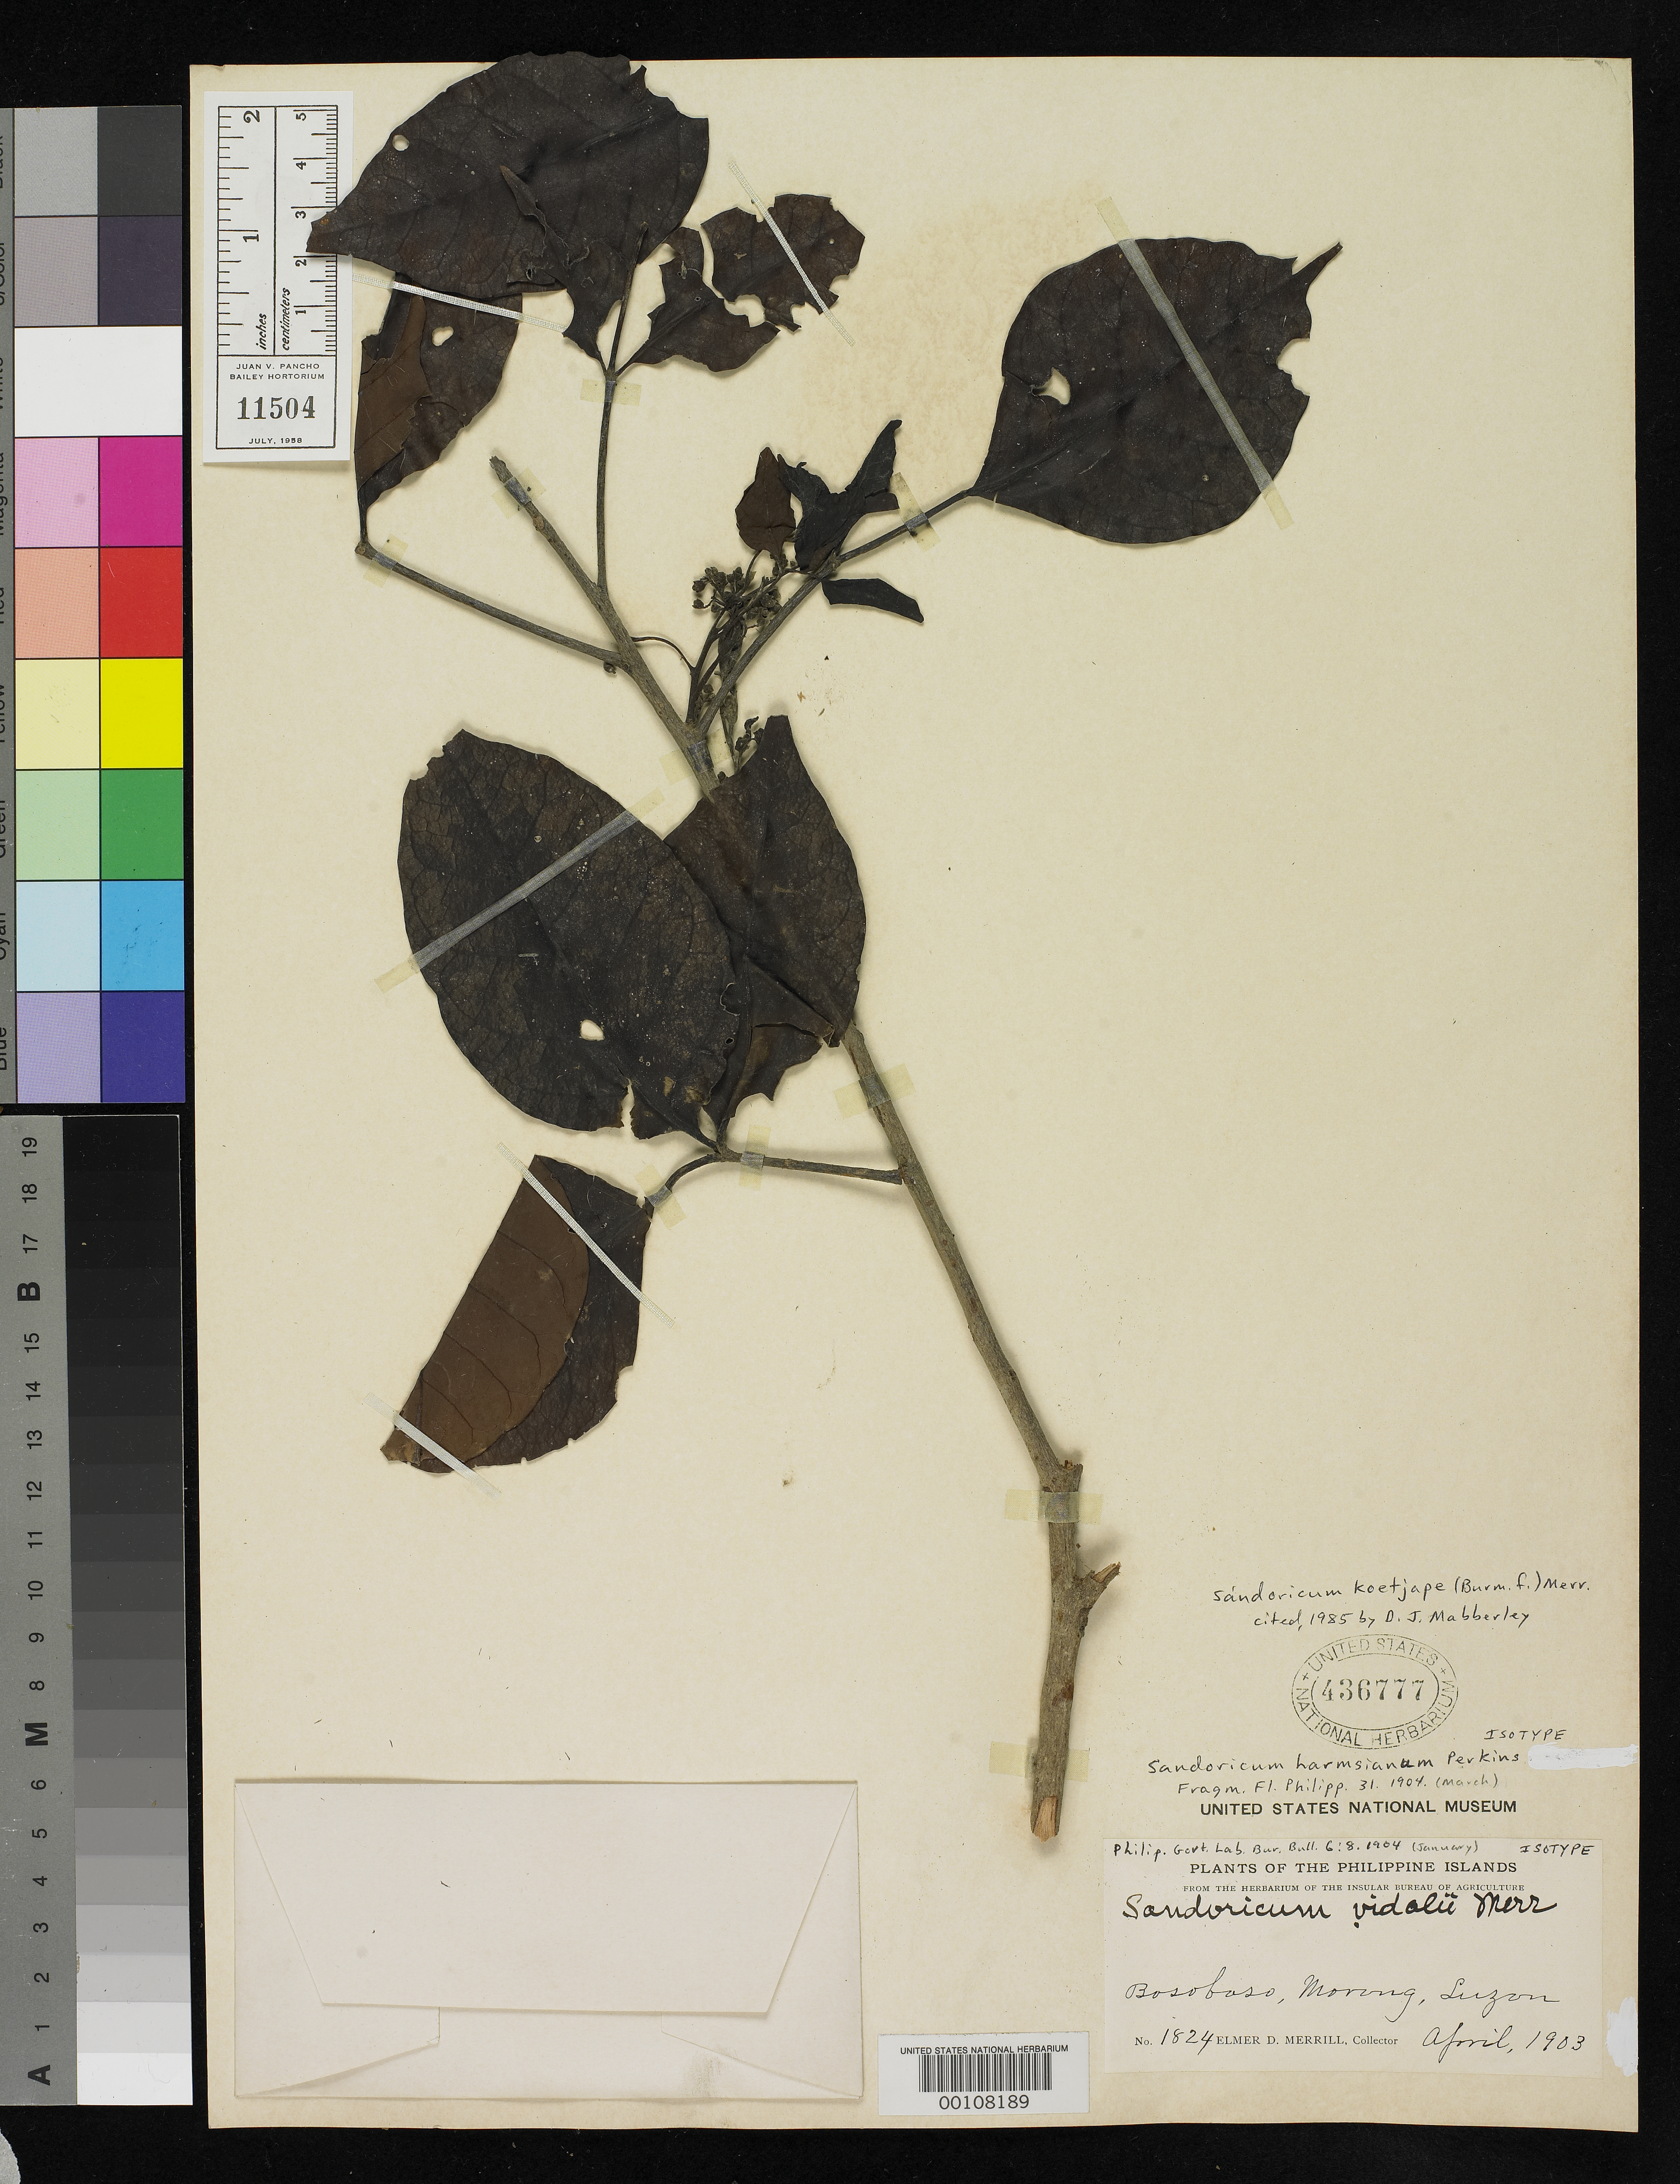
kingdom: Plantae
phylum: Tracheophyta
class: Magnoliopsida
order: Sapindales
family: Meliaceae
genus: Sandoricum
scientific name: Sandoricum vidalii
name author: Merr.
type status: Isotype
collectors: E. D. Merrill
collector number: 1824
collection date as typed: Apr 1903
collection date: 1903-04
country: Philippines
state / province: Calabarzon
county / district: Rizal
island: Luzon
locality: Bosoboso, Morong.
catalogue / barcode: US 436777